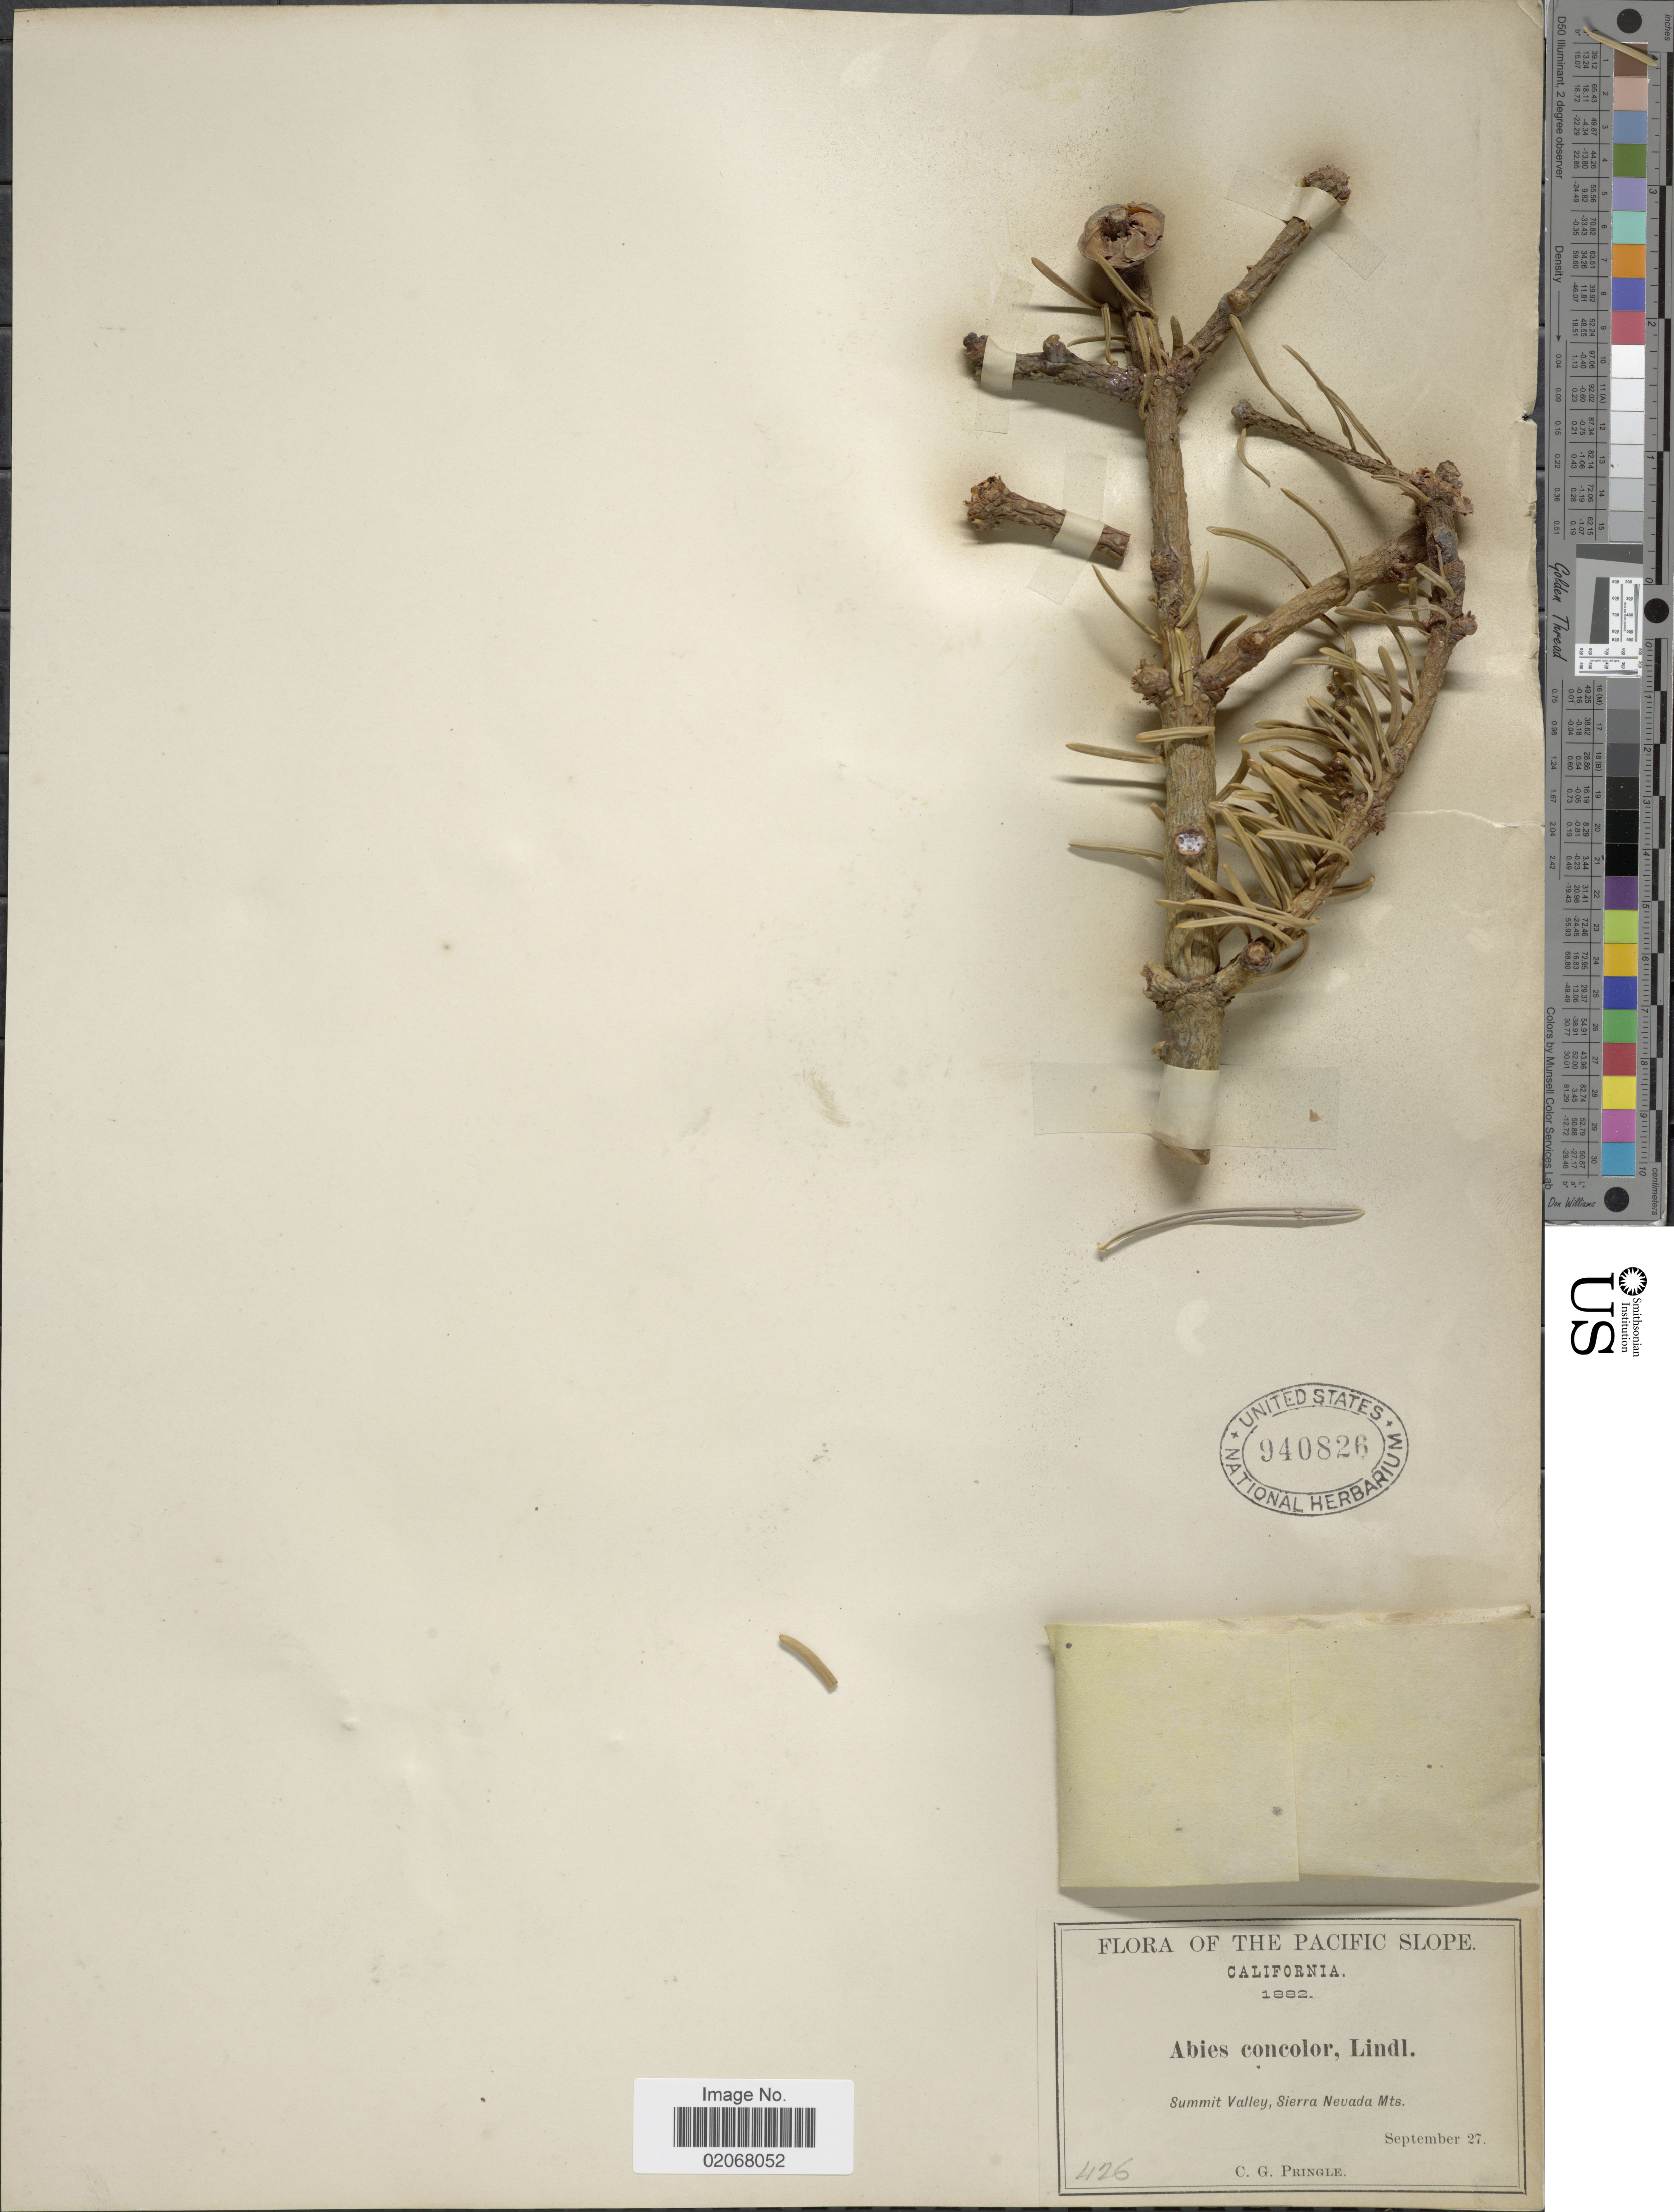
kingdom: Plantae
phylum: Tracheophyta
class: Pinopsida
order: Pinales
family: Pinaceae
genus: Abies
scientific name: Abies concolor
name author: (Gordon & Glend.) Lindl. ex Hildebr.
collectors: C. G. Pringle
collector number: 426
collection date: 1882-09-27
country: United States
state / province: California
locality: Pacific Slope, Summit Valley, Sierra Nevada Mts.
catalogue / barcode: US 940826